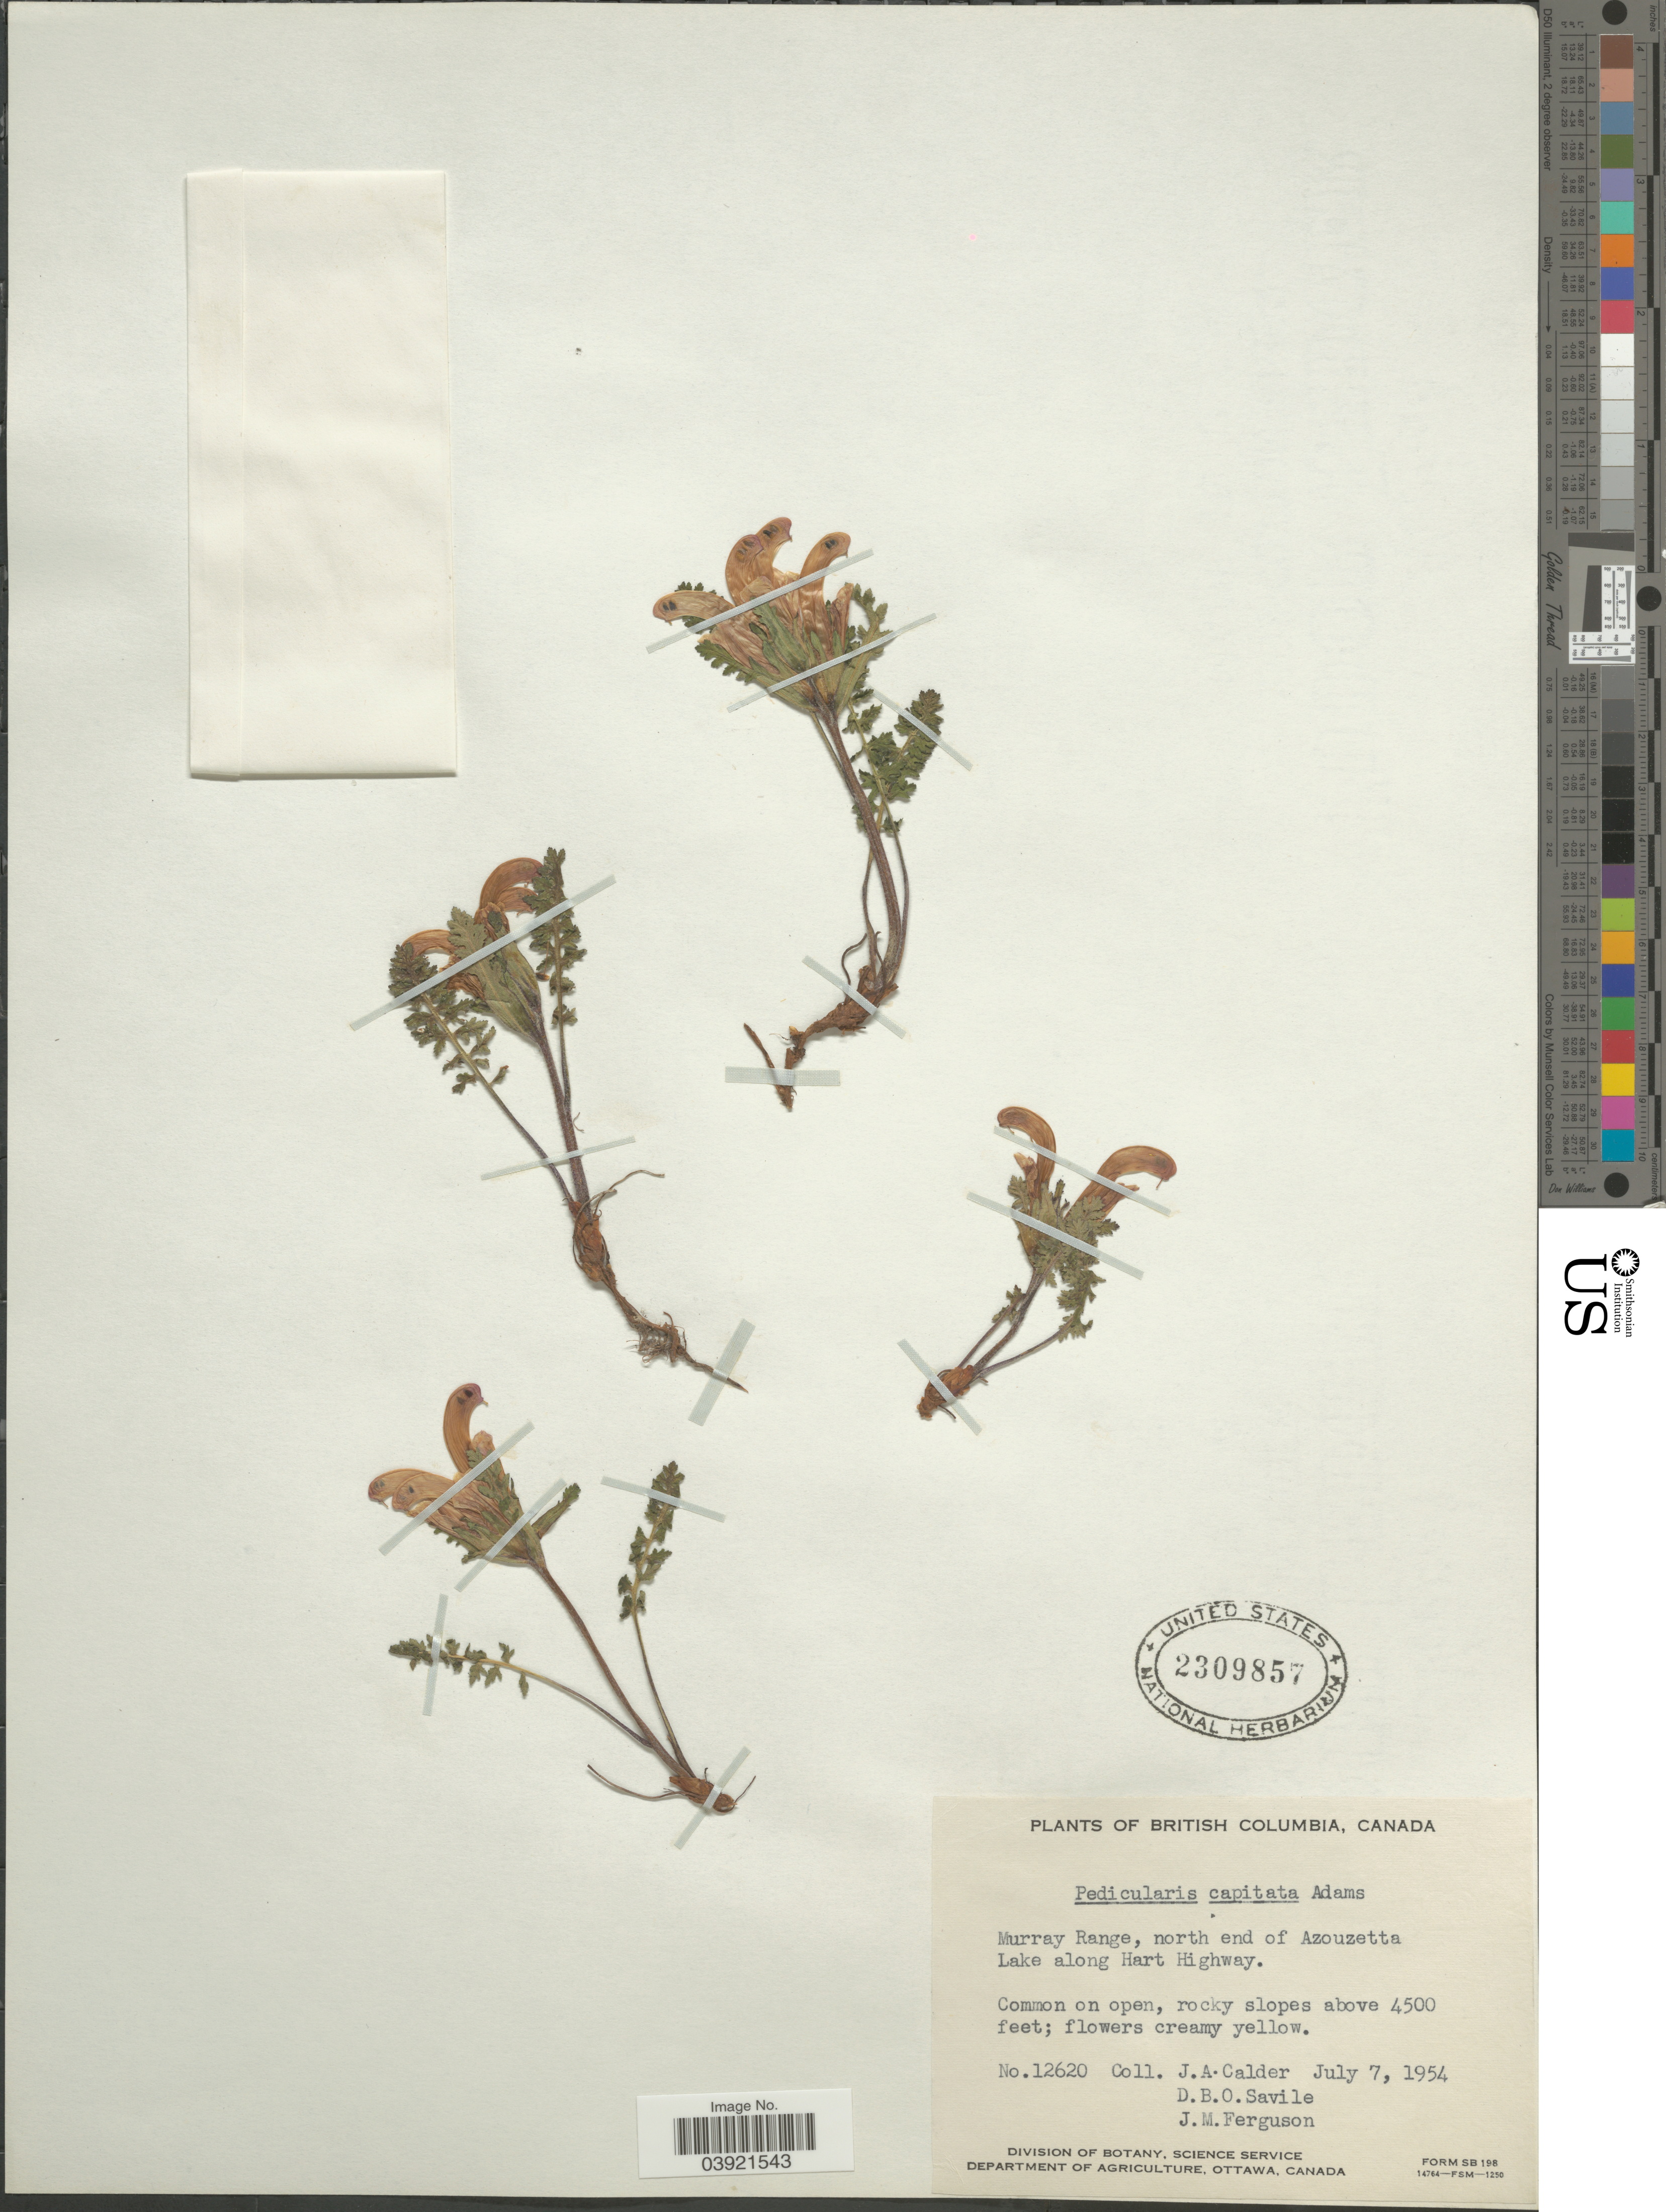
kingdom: Plantae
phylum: Tracheophyta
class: Magnoliopsida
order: Lamiales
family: Orobanchaceae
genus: Pedicularis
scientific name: Pedicularis capitata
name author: Adams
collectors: J. A. Calder, D. Savile & J. M. Ferguson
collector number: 12620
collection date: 1954-07-07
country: Canada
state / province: British Columbia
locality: Murray Range, north end of Azouzetta Lake along Hart Highway.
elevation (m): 1372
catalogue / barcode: US 2309857